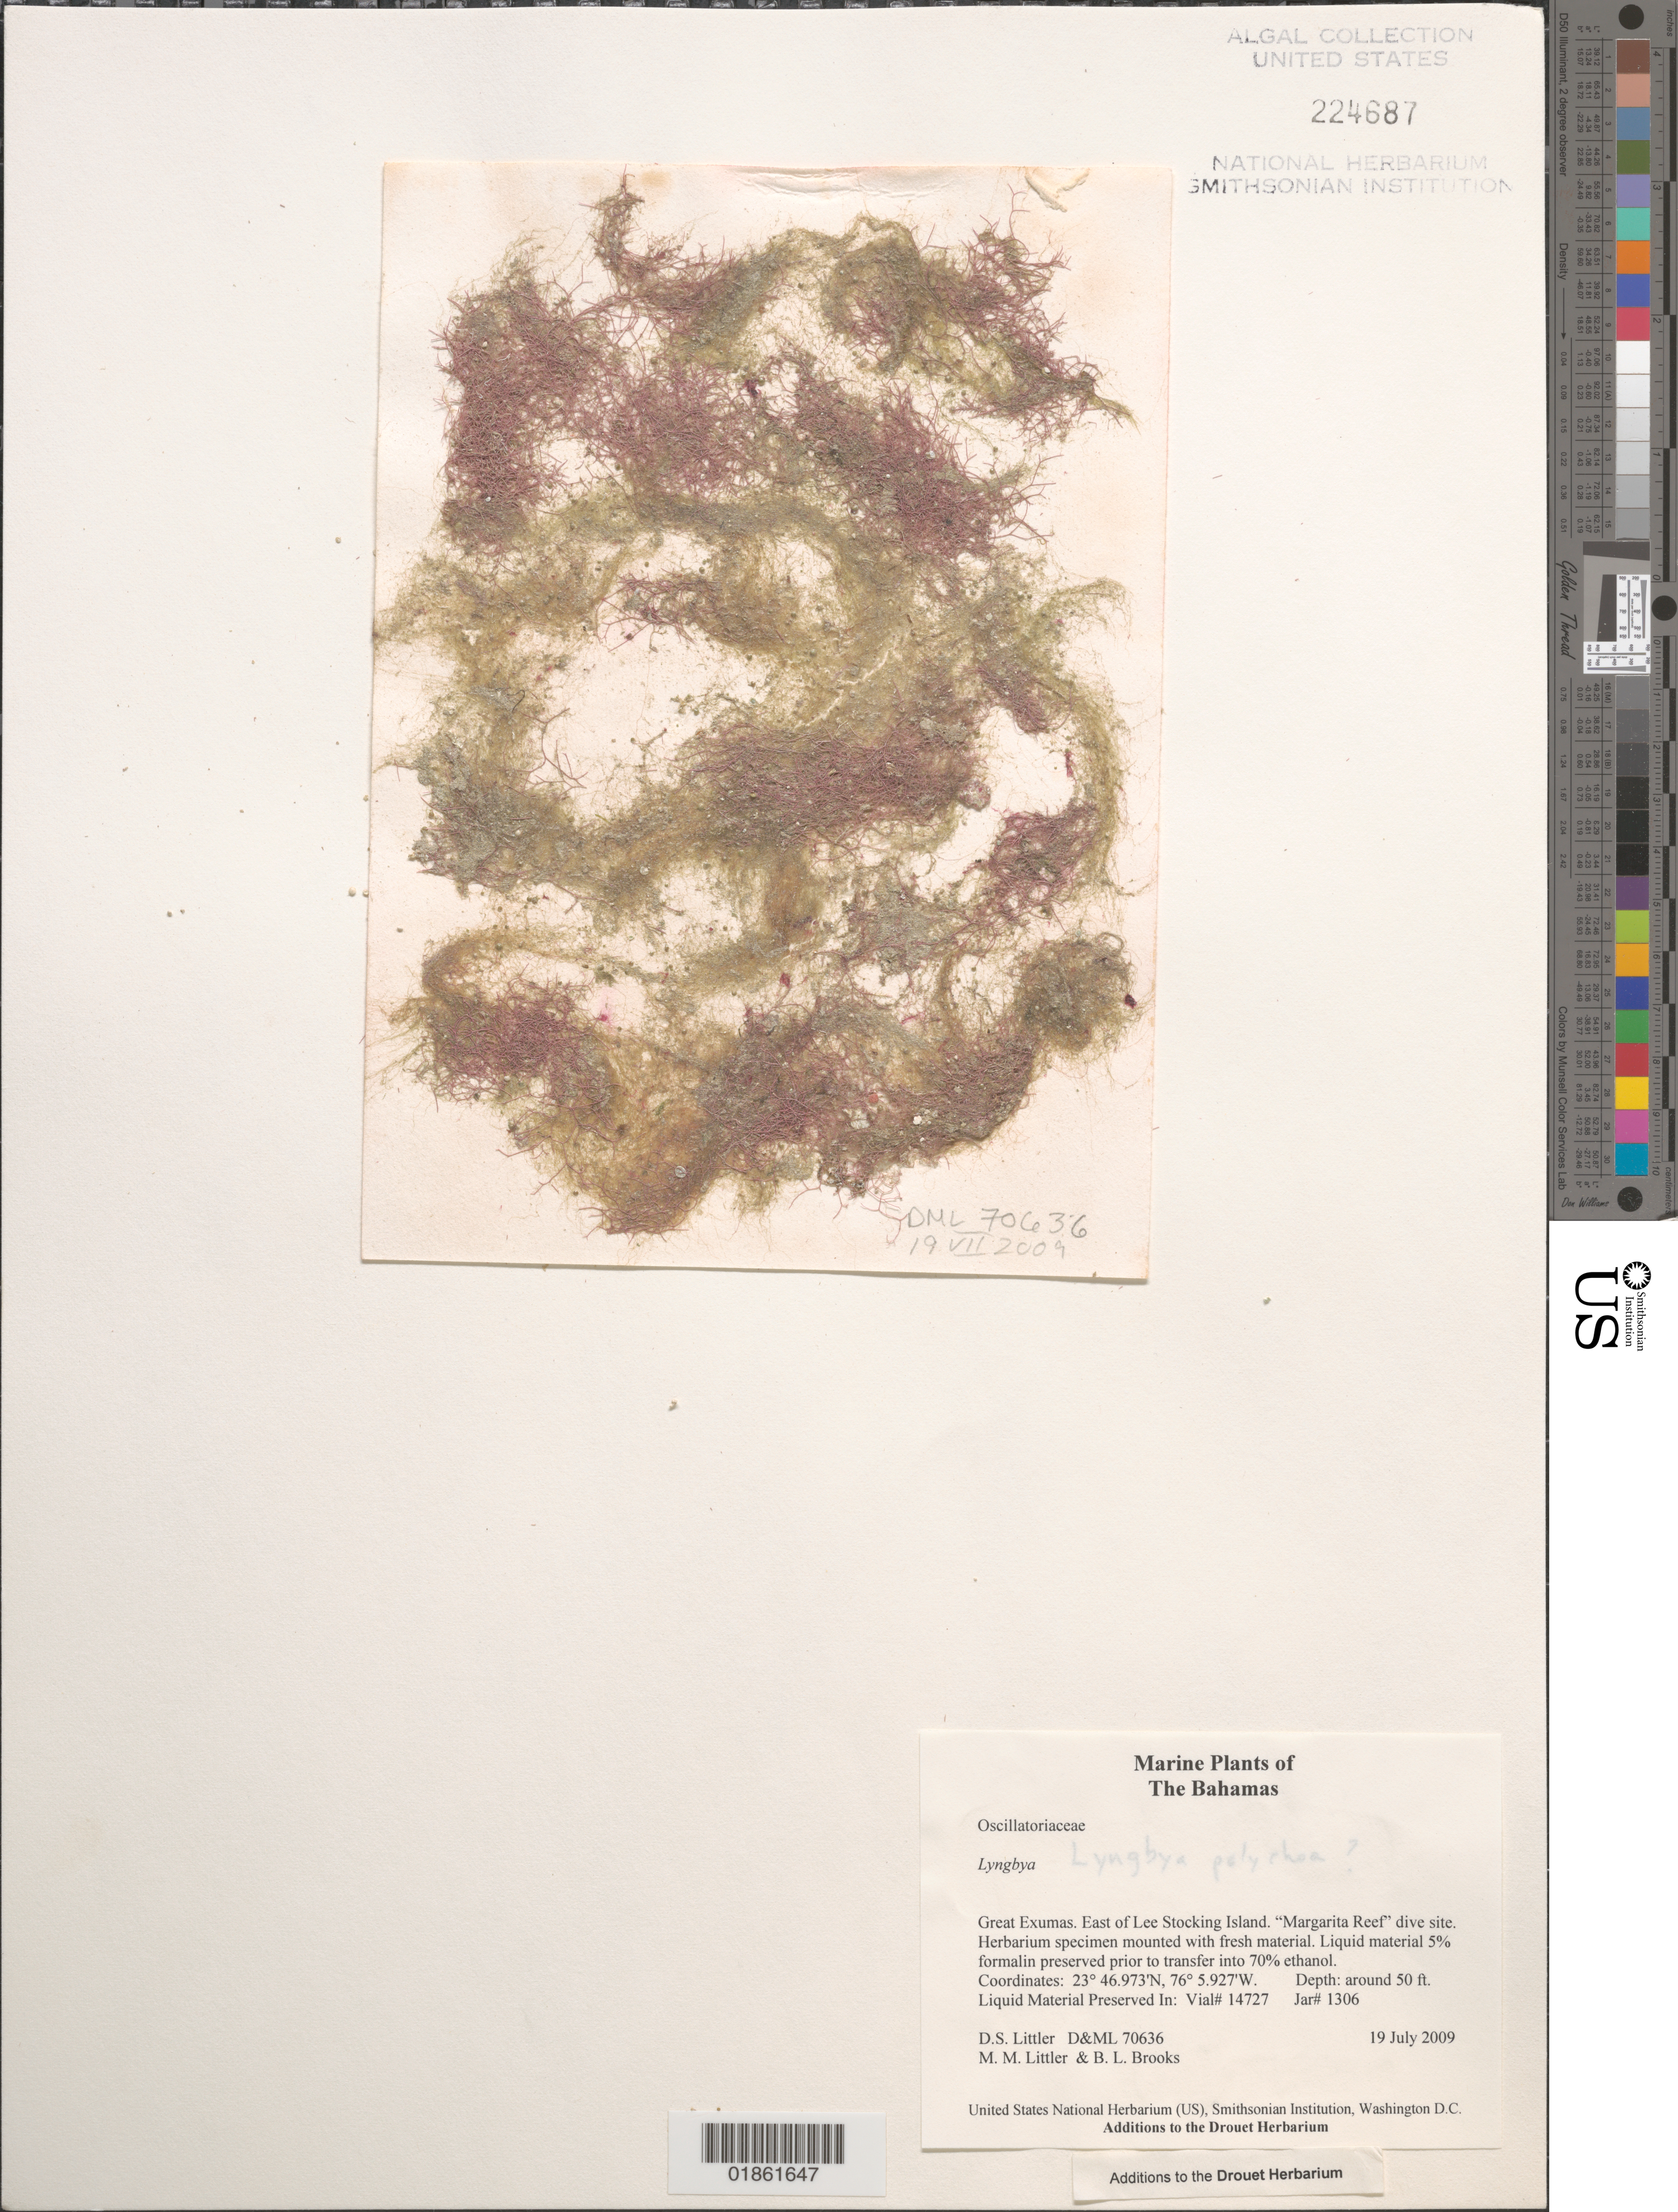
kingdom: Bacteria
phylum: Cyanobacteria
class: Cyanobacteriia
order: Cyanobacteriales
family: Microcoleaceae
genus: Lyngbya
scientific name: Lyngbya polychroa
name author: (Menegh.) Rabenh.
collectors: D. S. Littler & M. M. Littler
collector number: D&ML 70636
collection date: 2009-07-19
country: Bahamas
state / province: Exuma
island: Lee Stocking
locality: Exumas. Lee Stocking Is. Near South Perry site.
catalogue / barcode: US 224687